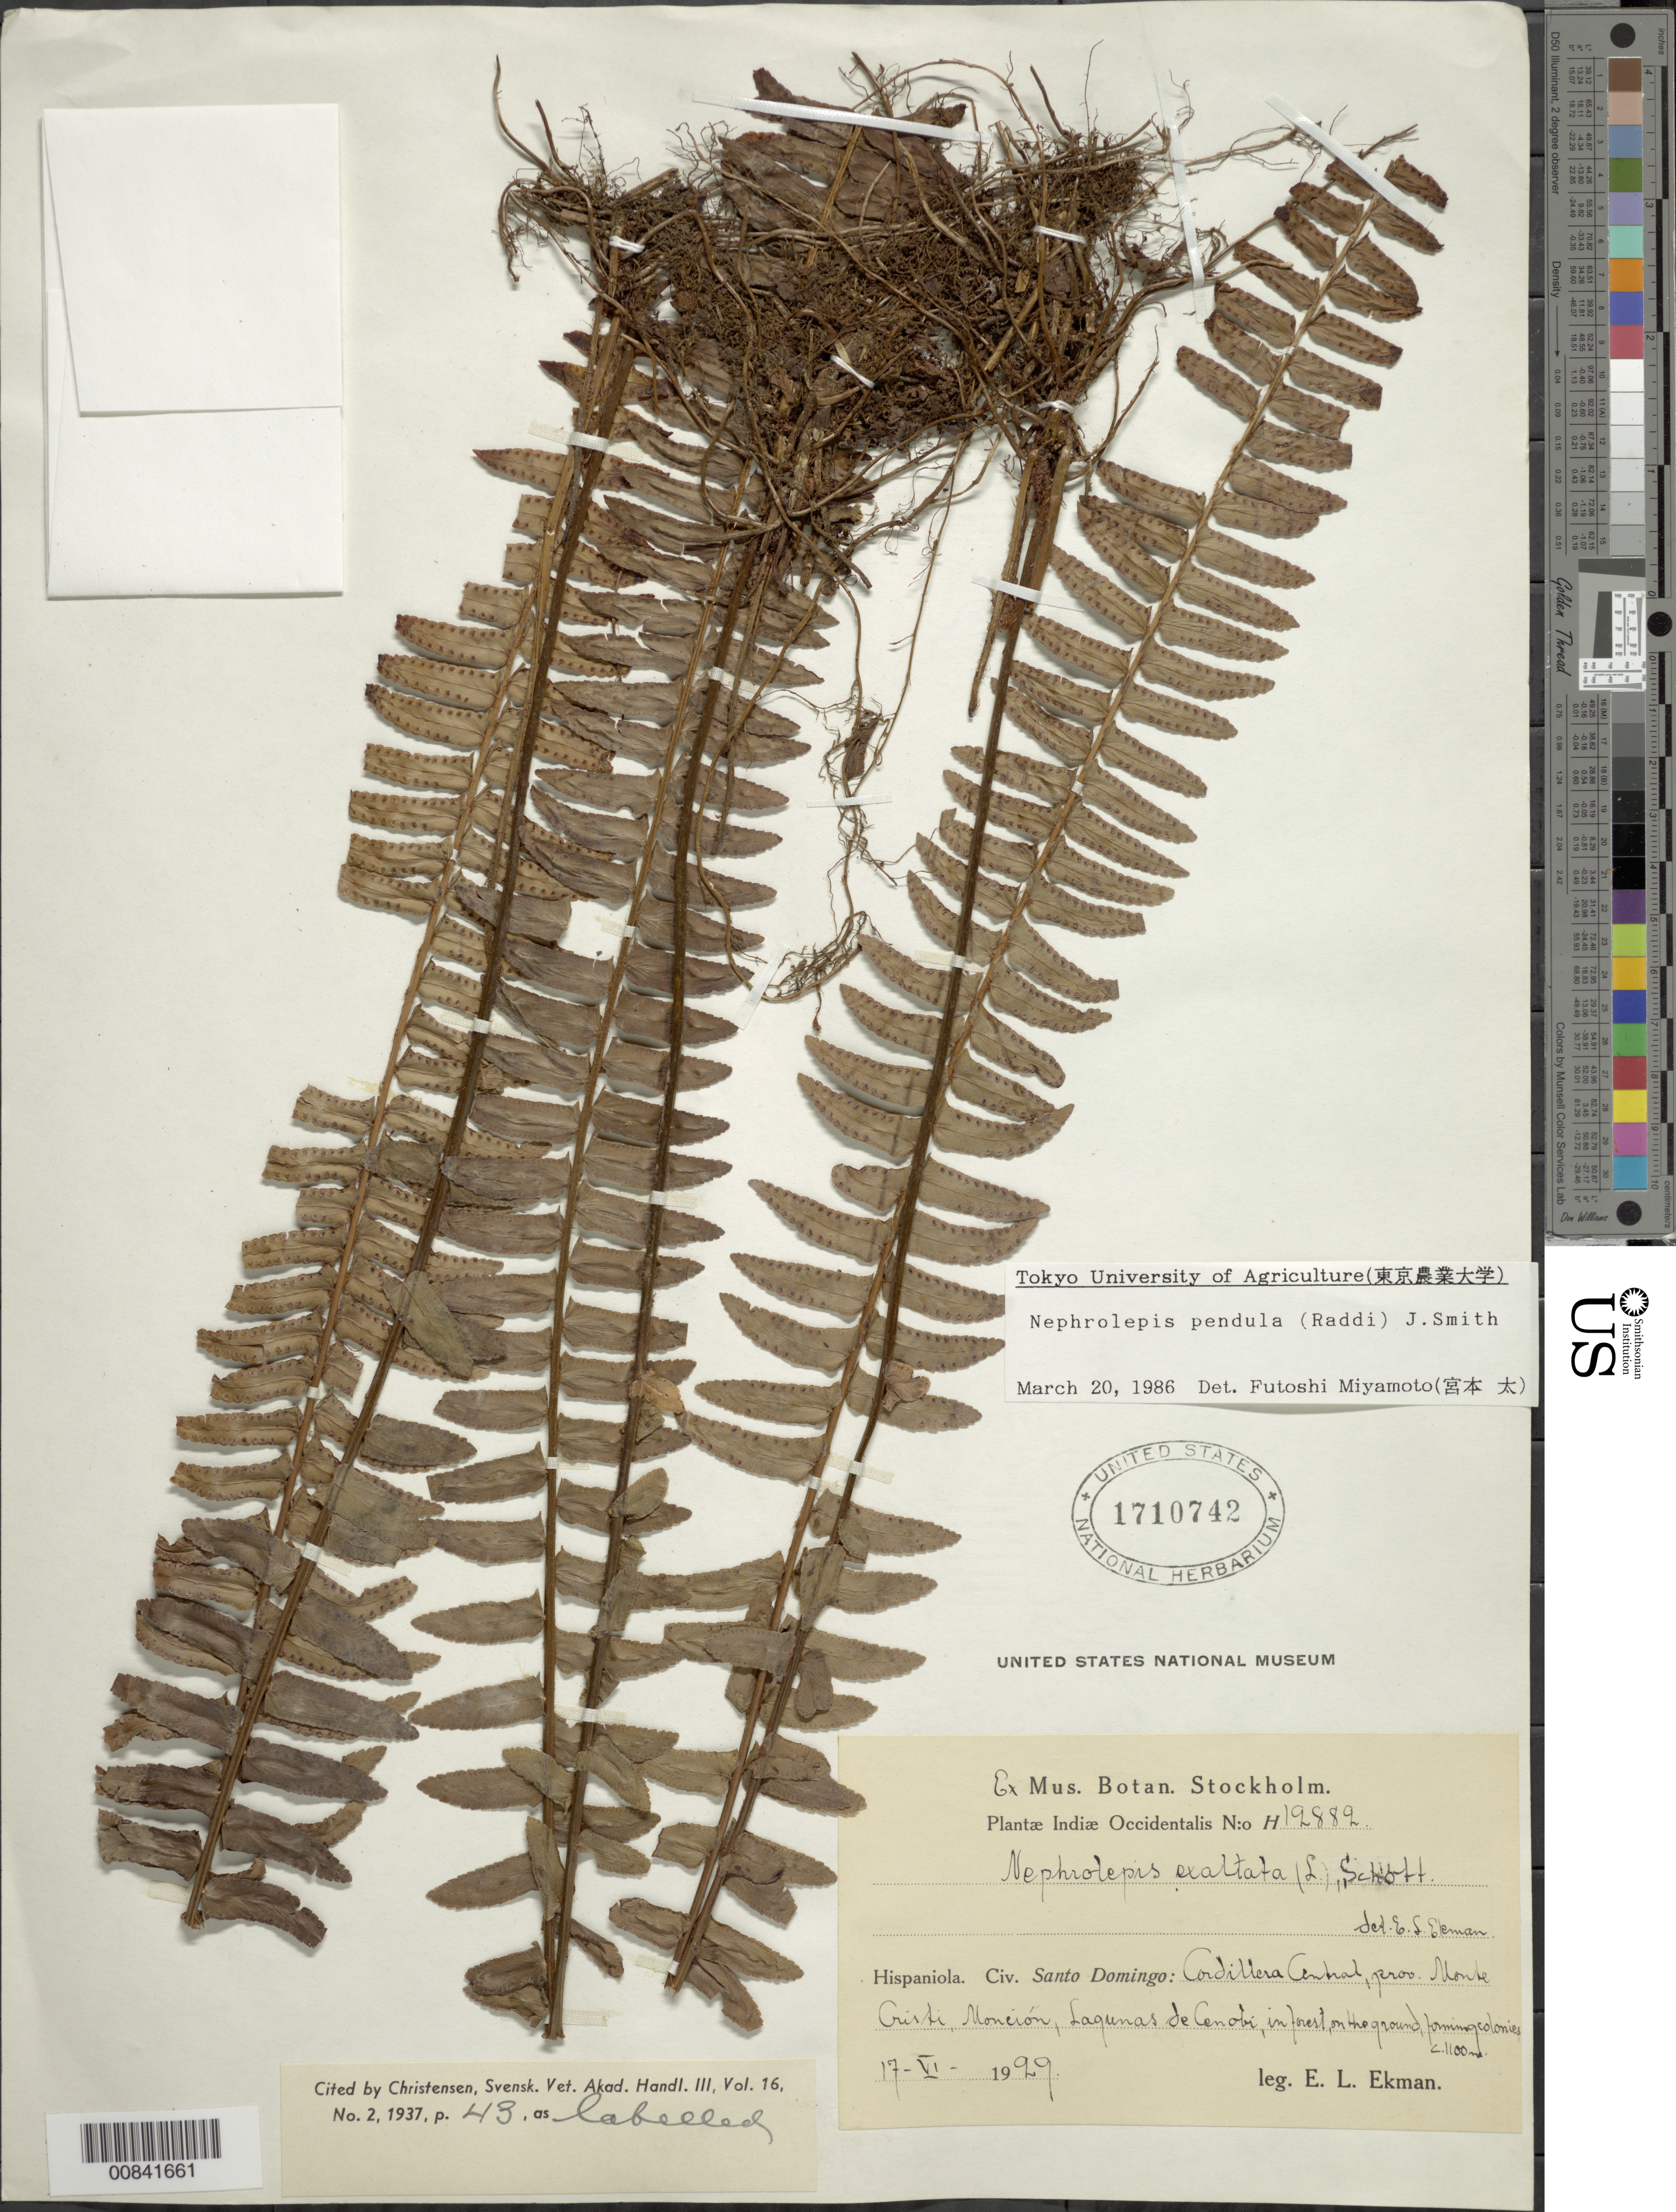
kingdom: Plantae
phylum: Tracheophyta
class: Polypodiopsida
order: Polypodiales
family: Nephrolepidaceae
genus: Nephrolepis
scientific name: Nephrolepis exaltata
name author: (L.) Schott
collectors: E. L. Ekman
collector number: H 12882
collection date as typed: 17 Jun 1922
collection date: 1922-06-17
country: Dominican Republic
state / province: Monte Cristi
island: Hispaniola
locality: Cordillera Central, Monción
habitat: Forest, on ground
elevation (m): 1100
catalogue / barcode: US 1710742